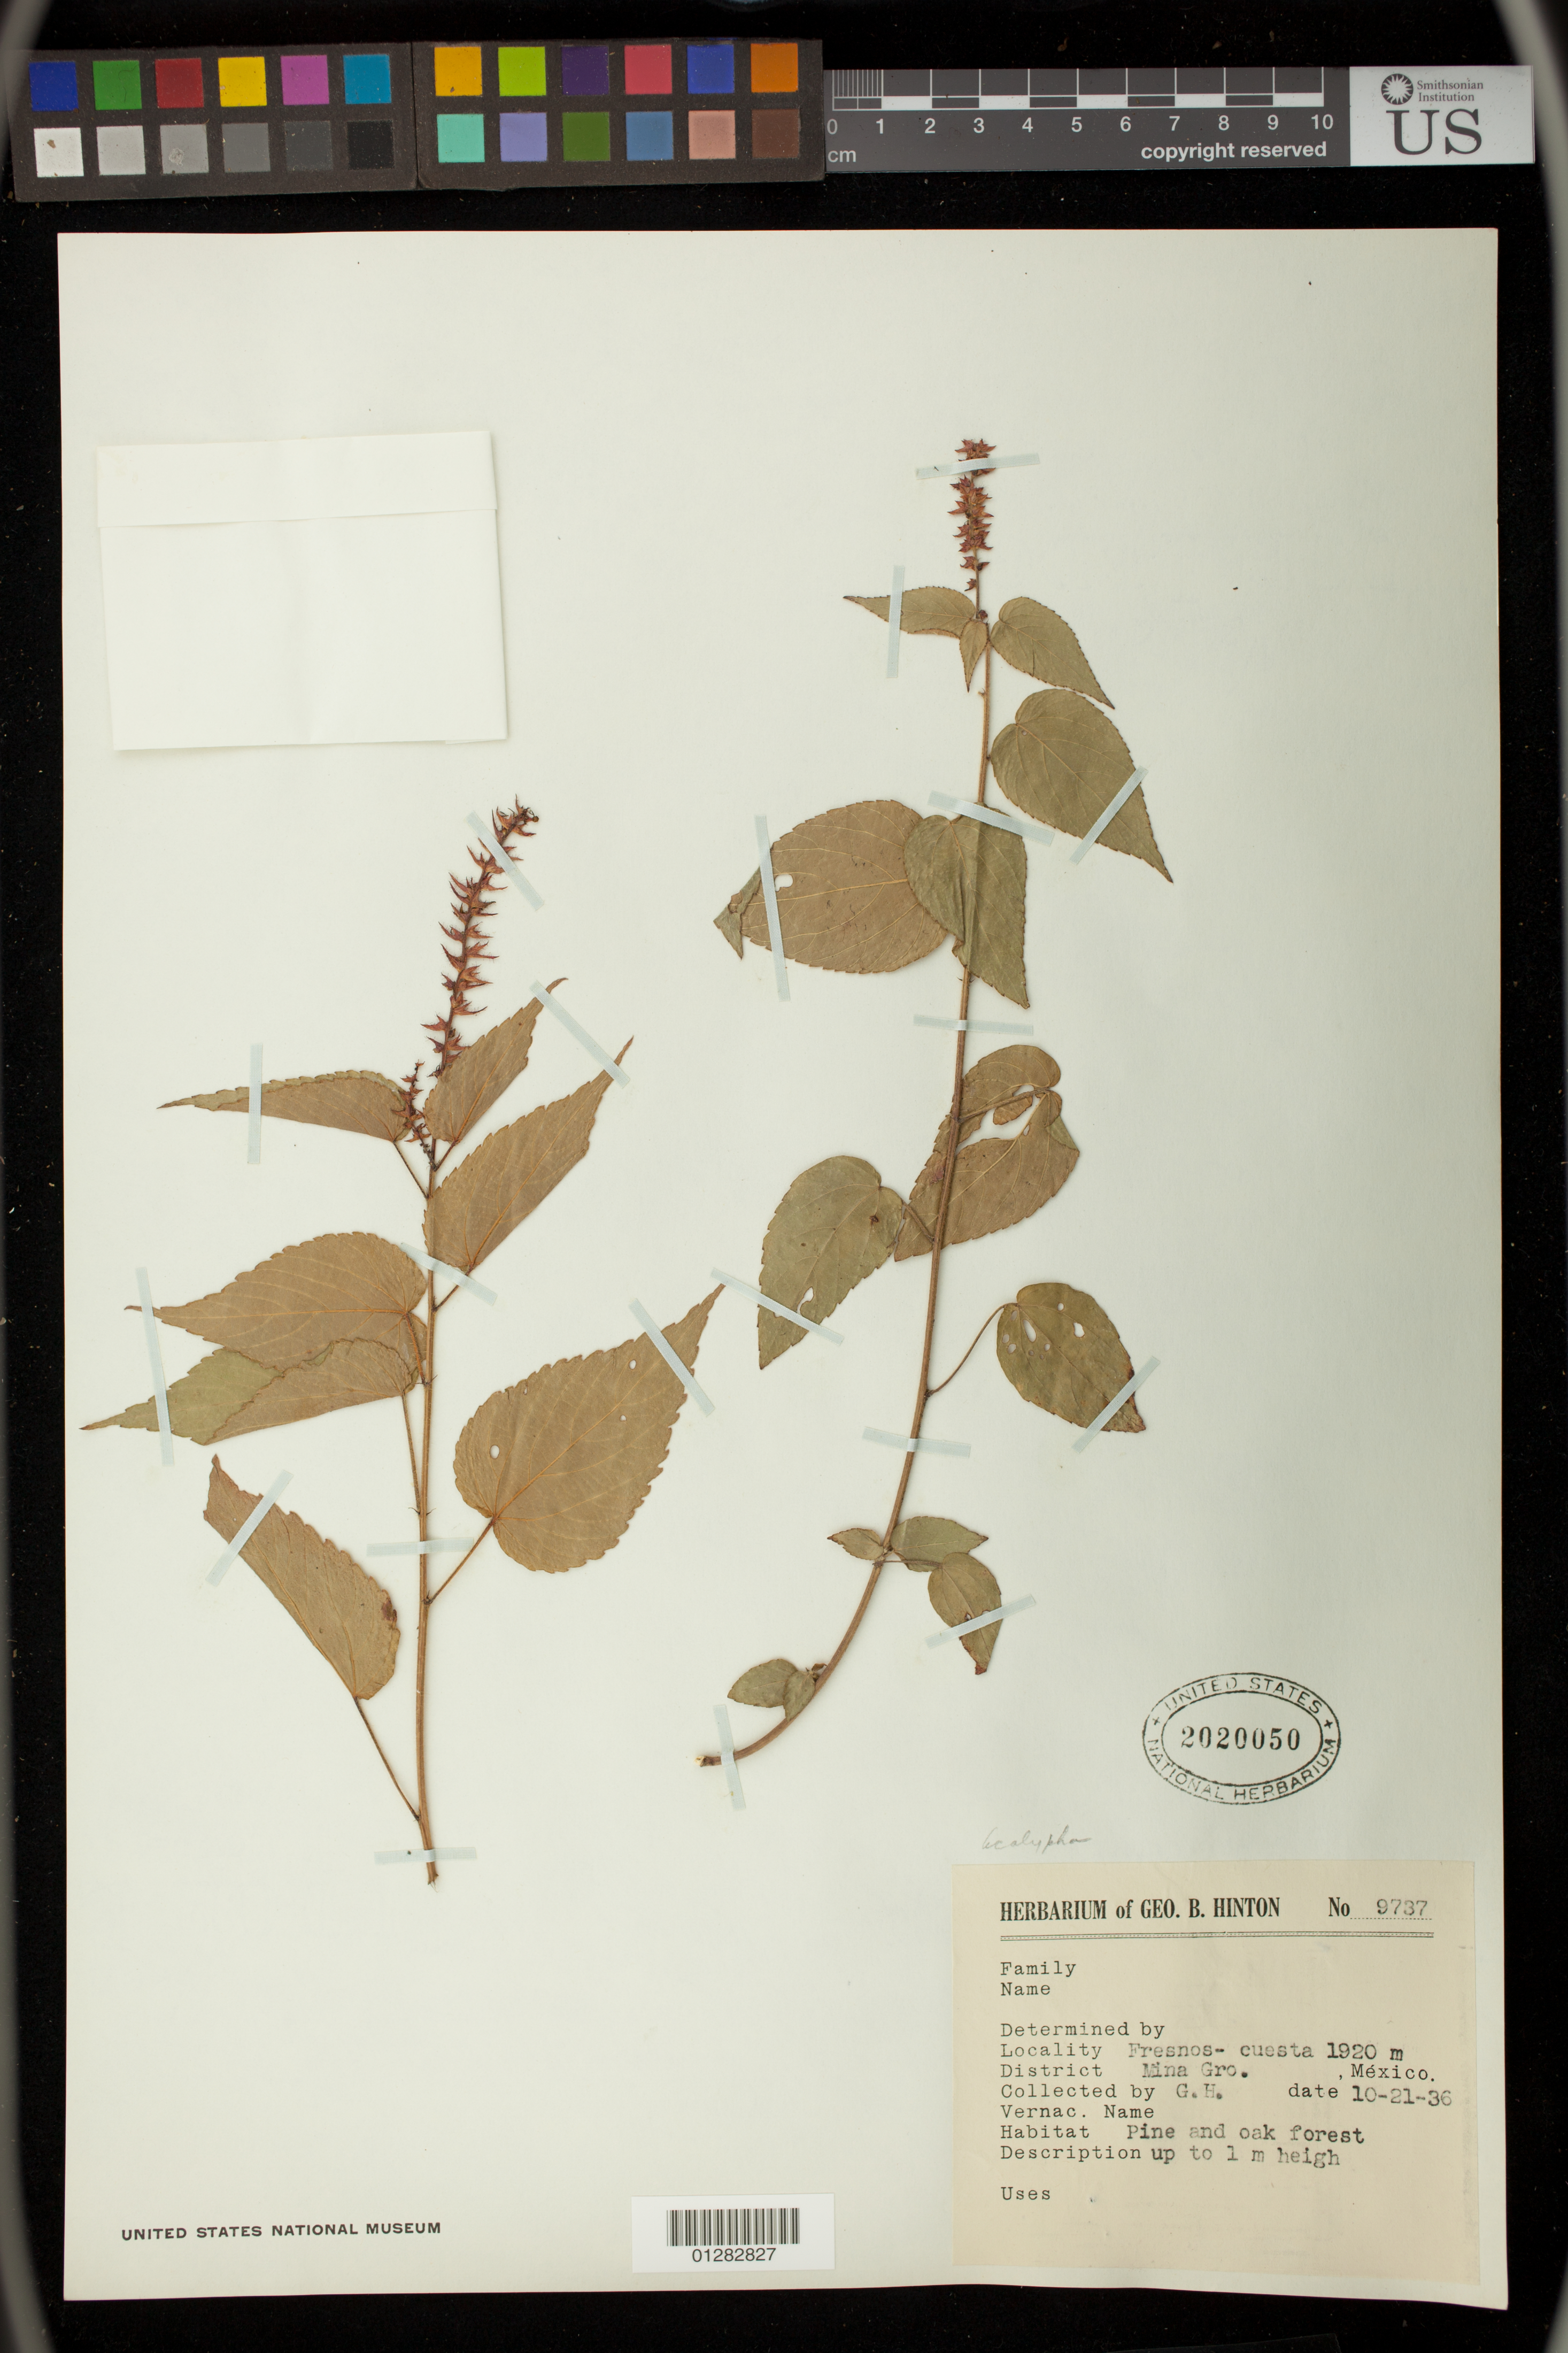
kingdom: Plantae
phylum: Tracheophyta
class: Magnoliopsida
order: Malpighiales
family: Euphorbiaceae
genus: Acalypha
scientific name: Acalypha sp.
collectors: G. B. Hinton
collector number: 9737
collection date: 1936-10-21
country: Mexico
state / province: Guerrero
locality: Fresnos-cuesta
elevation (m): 366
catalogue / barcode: US 2020050